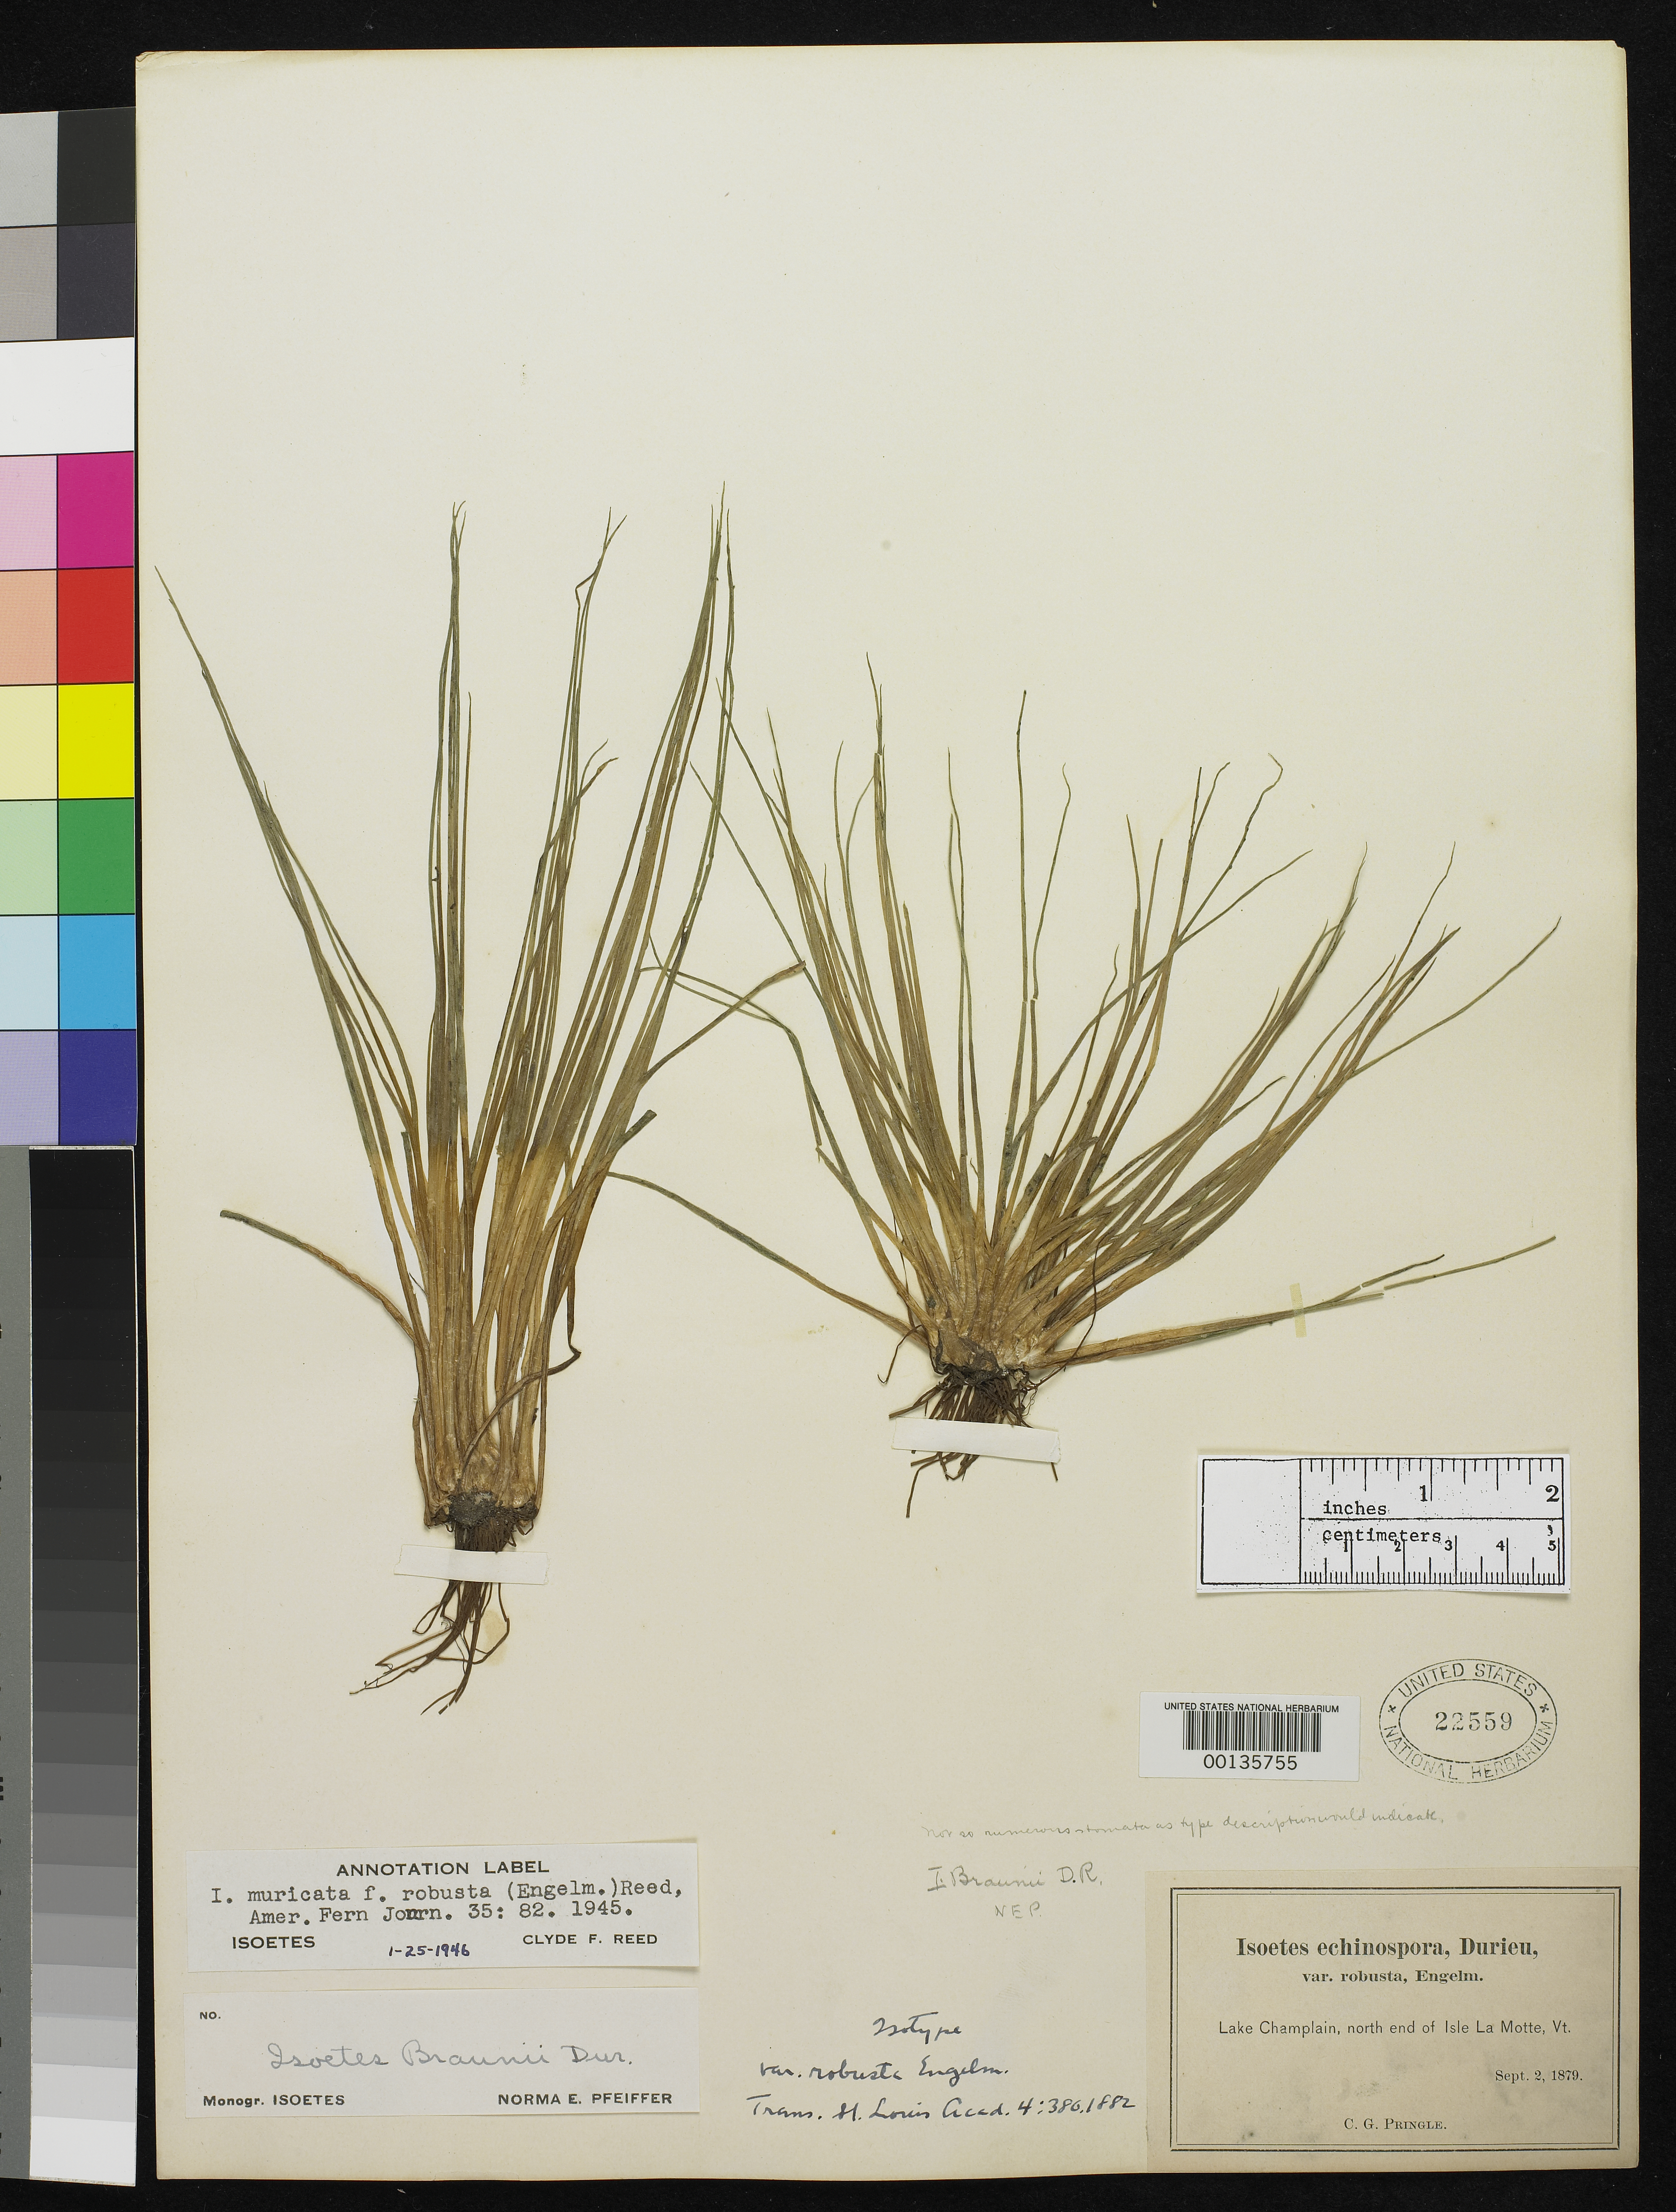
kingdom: Plantae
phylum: Tracheophyta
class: Lycopodiopsida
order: Isoetales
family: Isoetaceae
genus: Isoetes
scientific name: Isoetes echinospora var. robusta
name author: Engelm.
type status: Type Collection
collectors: C. G. Pringle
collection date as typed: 02 Sep 1879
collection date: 1879-09-02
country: United States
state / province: Vermont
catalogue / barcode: US 22559